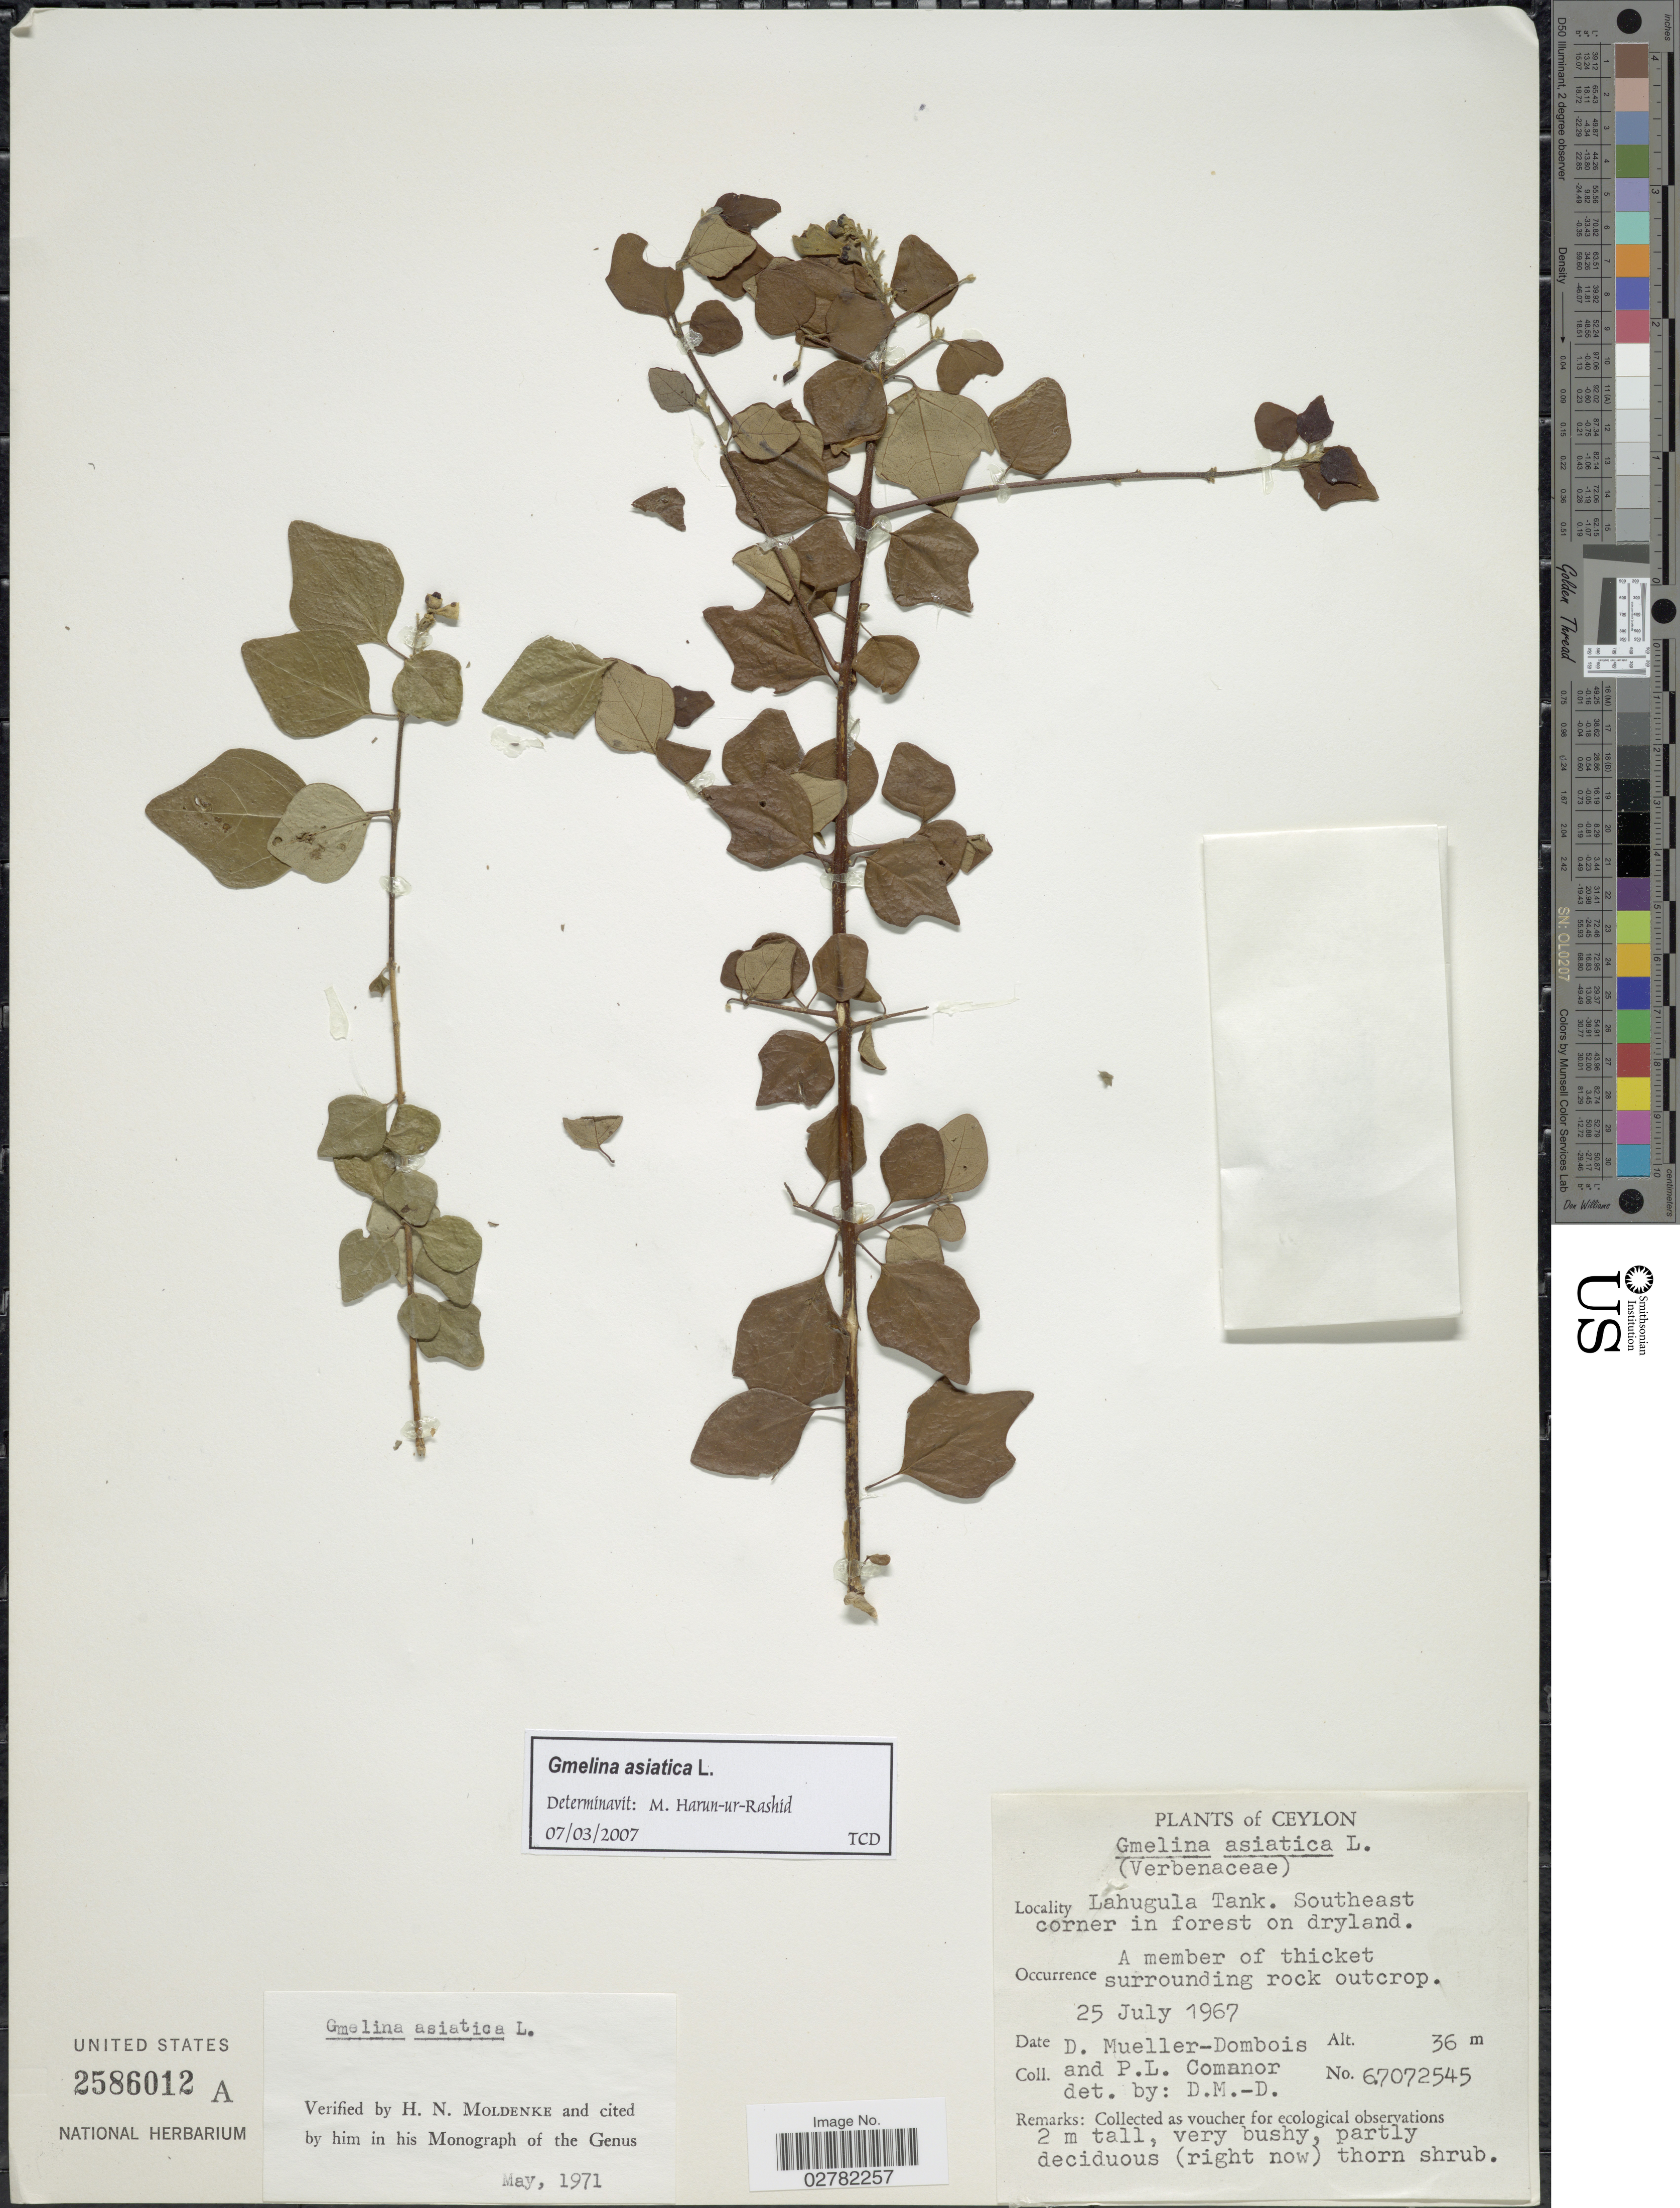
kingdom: Plantae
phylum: Tracheophyta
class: Magnoliopsida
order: Lamiales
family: Lamiaceae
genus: Gmelina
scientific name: Gmelina asiatica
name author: L.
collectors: D. Mueller-Dombois & P. Comanor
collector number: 67072545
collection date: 1967-07-25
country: Sri Lanka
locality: Ceylon. Lahugula Tank. Southeast corner in forest on dryland.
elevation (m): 36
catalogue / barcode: US 2586012A